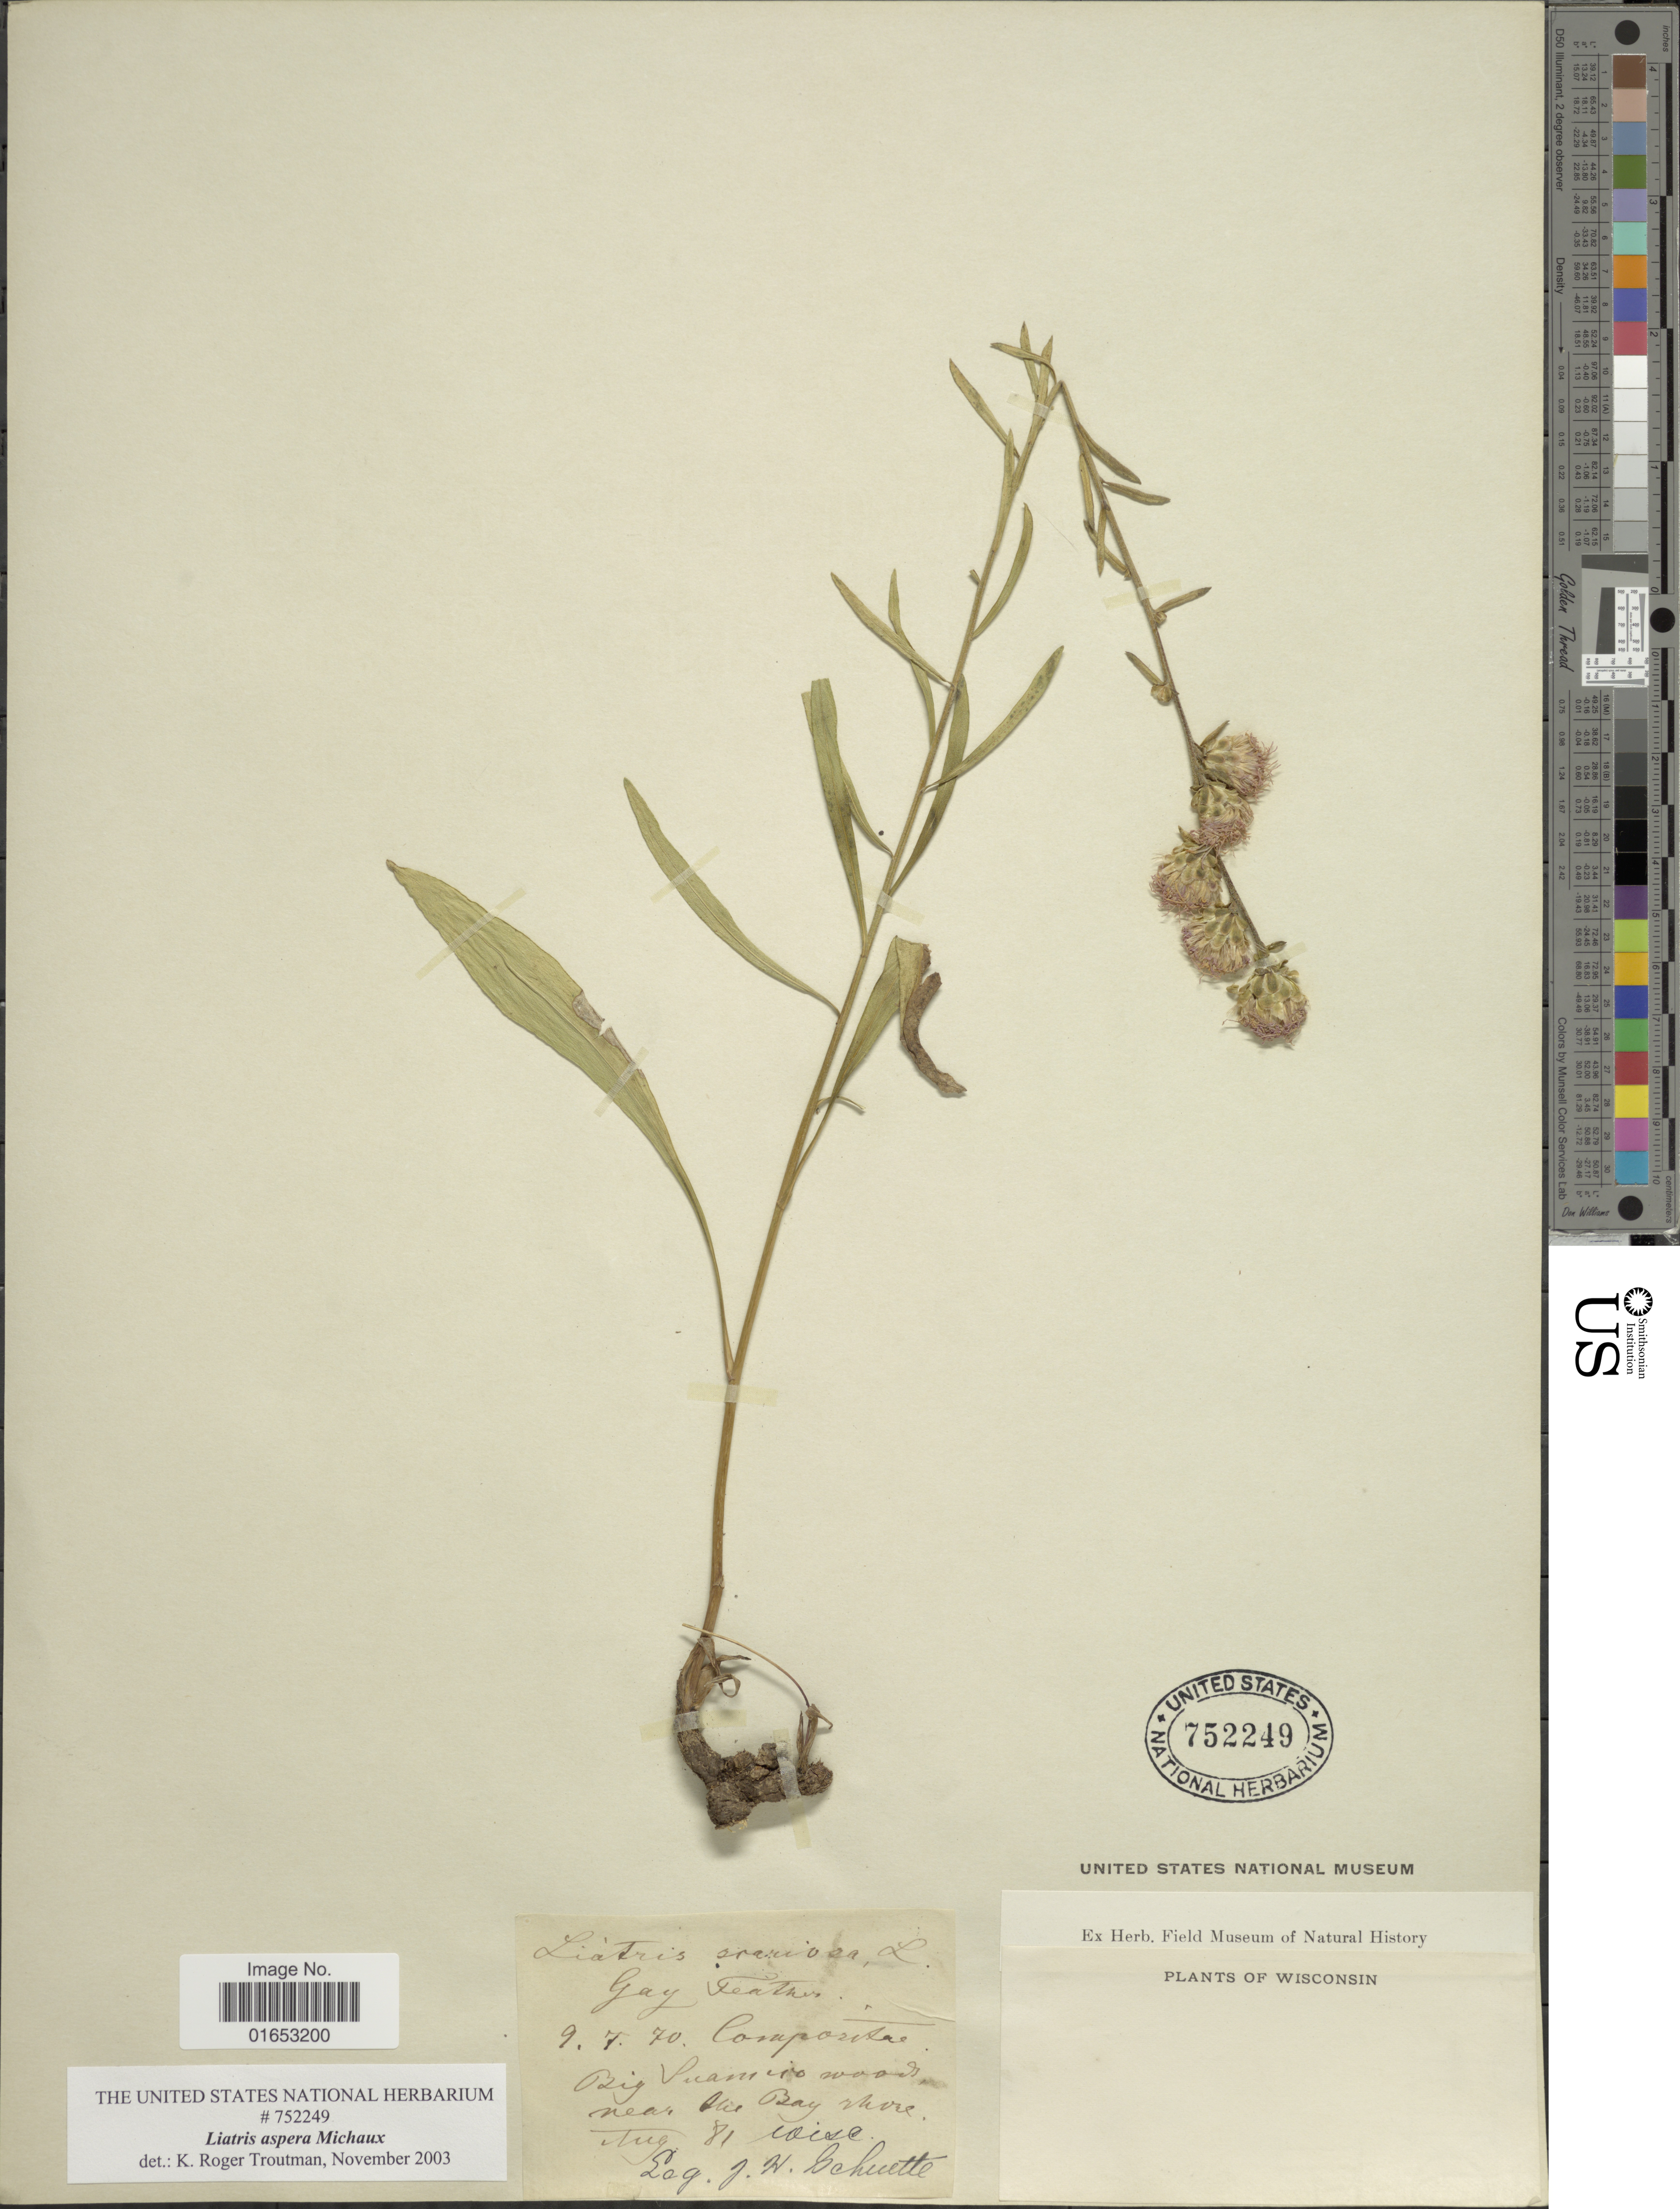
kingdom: Plantae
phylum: Tracheophyta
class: Magnoliopsida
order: Asterales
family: Asteraceae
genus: Liatris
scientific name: Liatris aspera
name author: Michx.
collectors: J. H. Schuette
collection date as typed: Transcribed d/m/y: 7/9/70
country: United States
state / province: Wisconsin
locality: Big woods near the Bay shore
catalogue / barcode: US 752249